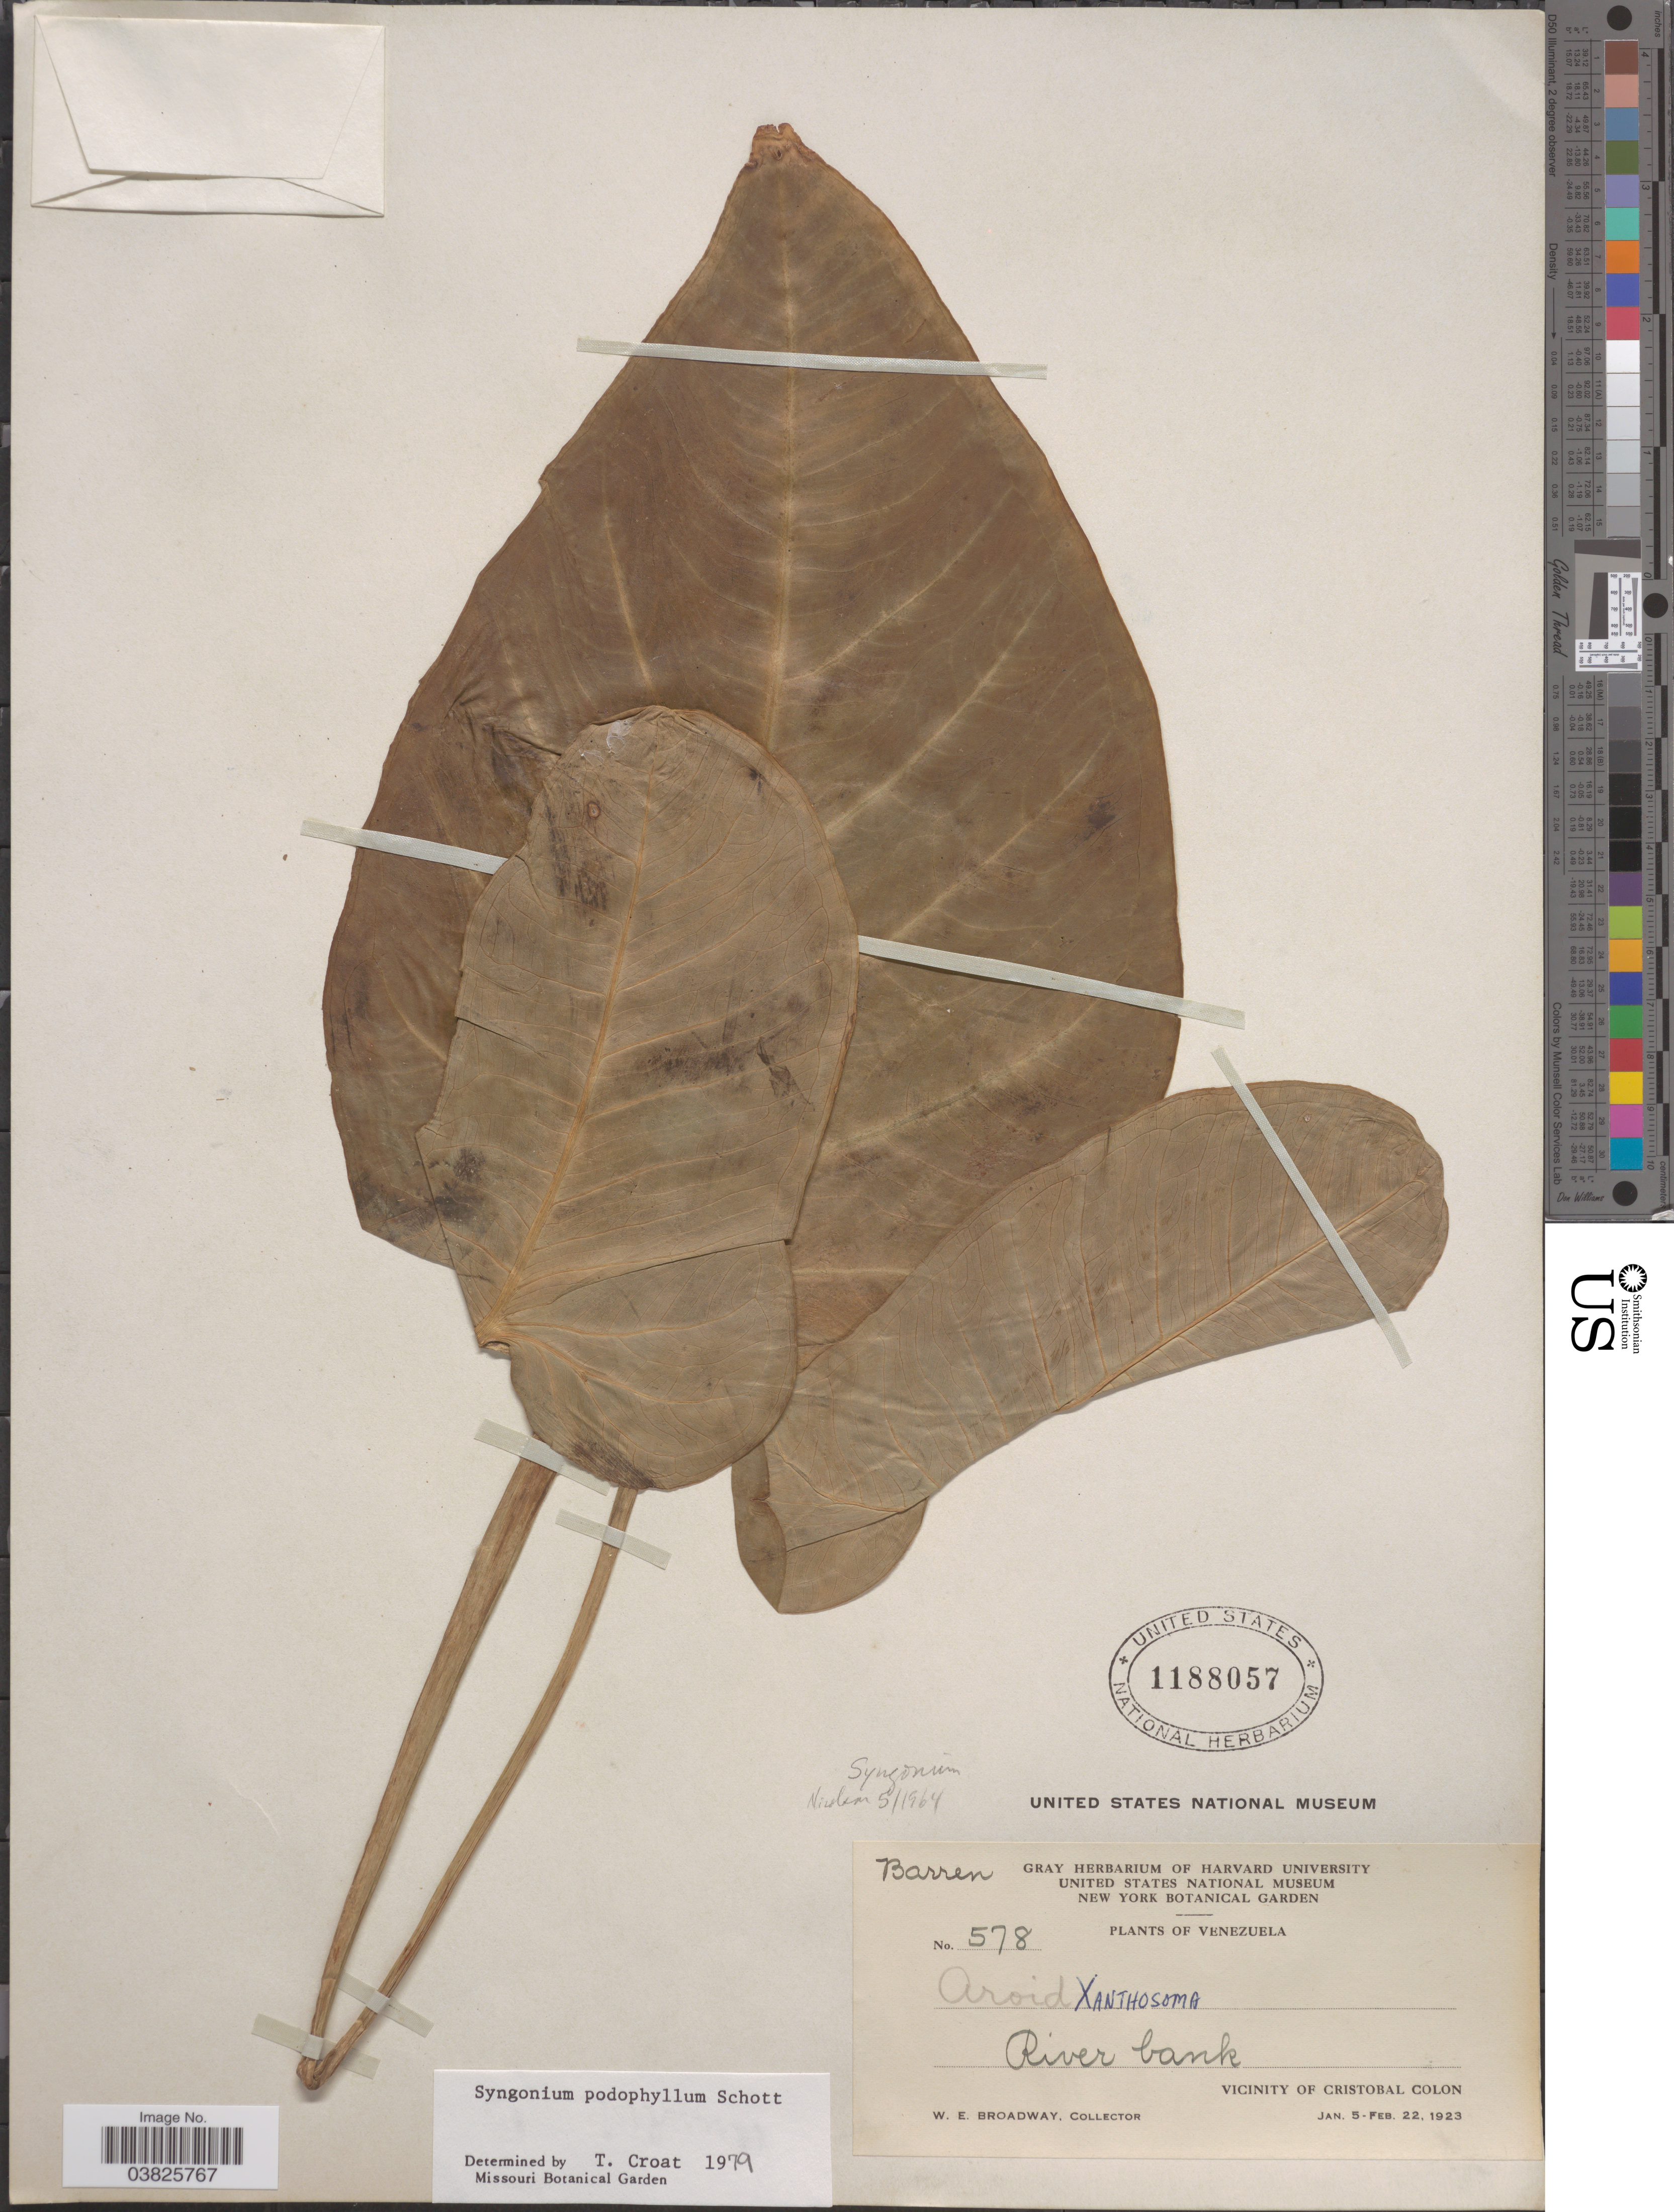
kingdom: Plantae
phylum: Tracheophyta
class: Liliopsida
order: Alismatales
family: Araceae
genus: Syngonium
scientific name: Syngonium podophyllum 'Lemon-Lime'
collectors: W. E. Broadway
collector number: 578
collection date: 1923-01-05/1923-02-22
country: Venezuela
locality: Vicinity of Cristobal Colon.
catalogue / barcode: US 1188057